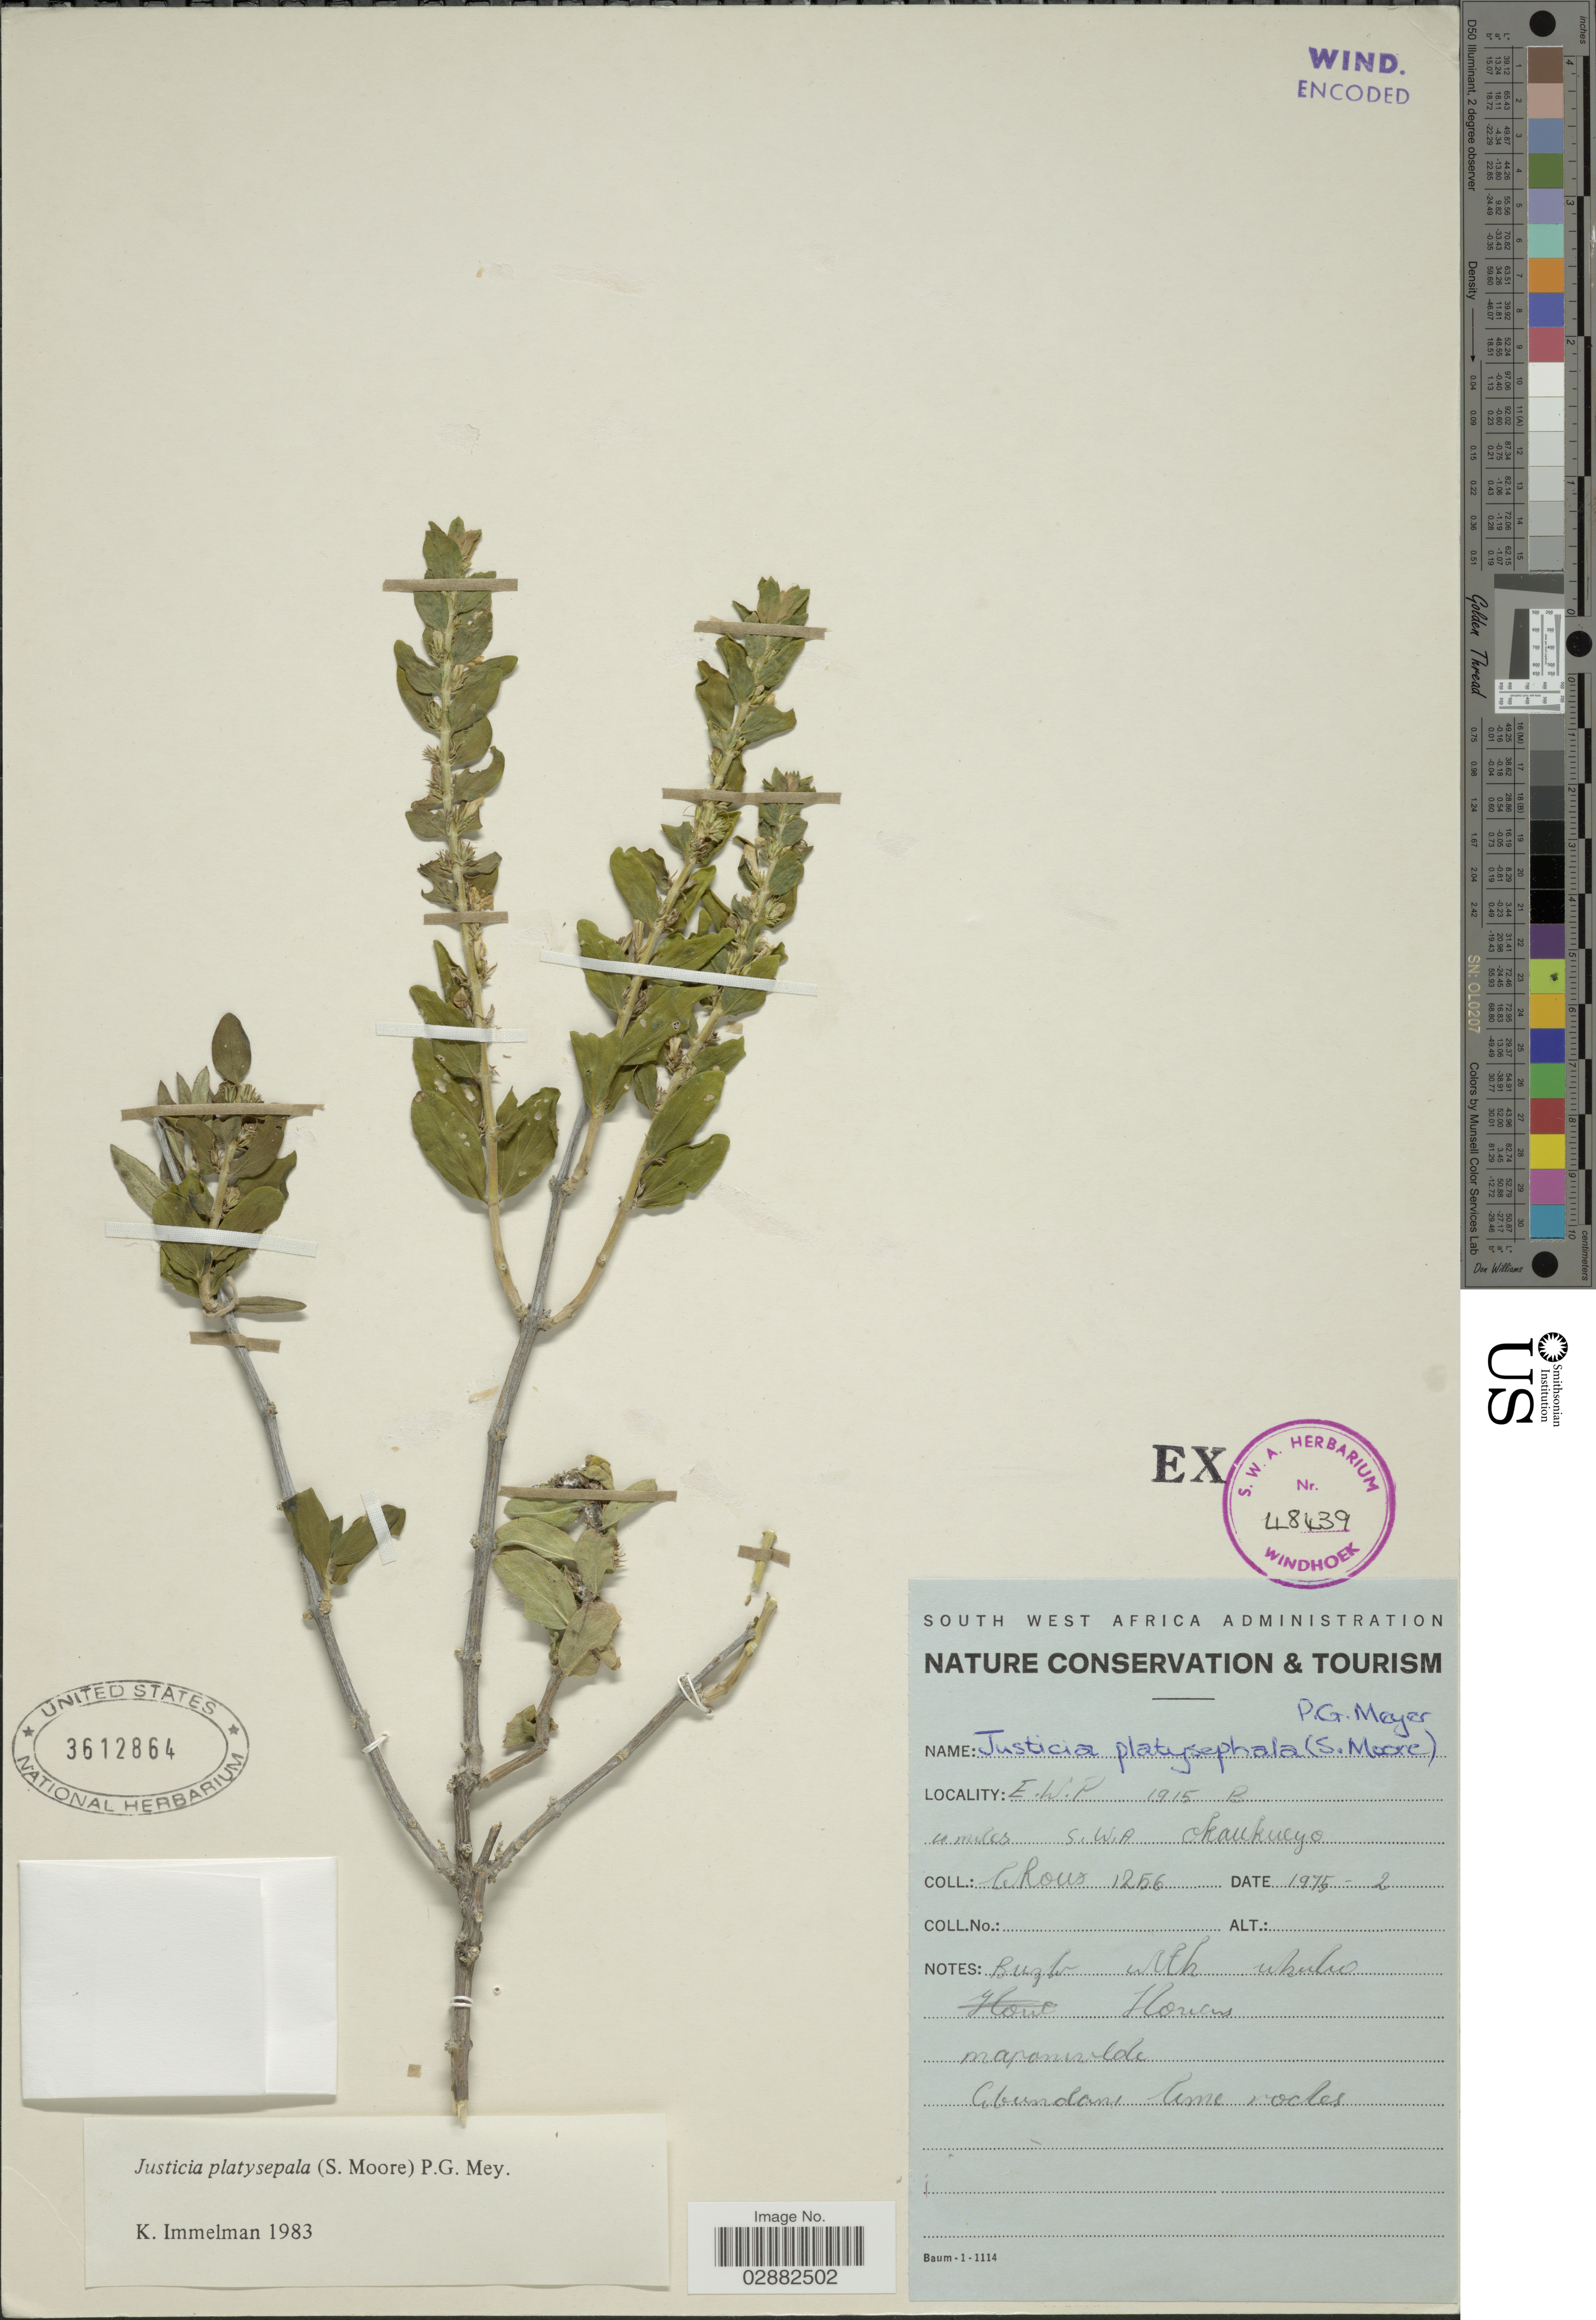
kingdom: Plantae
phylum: Tracheophyta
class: Magnoliopsida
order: Lamiales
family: Acanthaceae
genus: Justicia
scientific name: Justicia platysepala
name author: P.G. Mey.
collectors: C. Roux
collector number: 1256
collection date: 1975-02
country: Namibia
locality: E.W.P. 1915B, 4 miles S.W.A. Okaukueyo.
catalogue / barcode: US 3612864